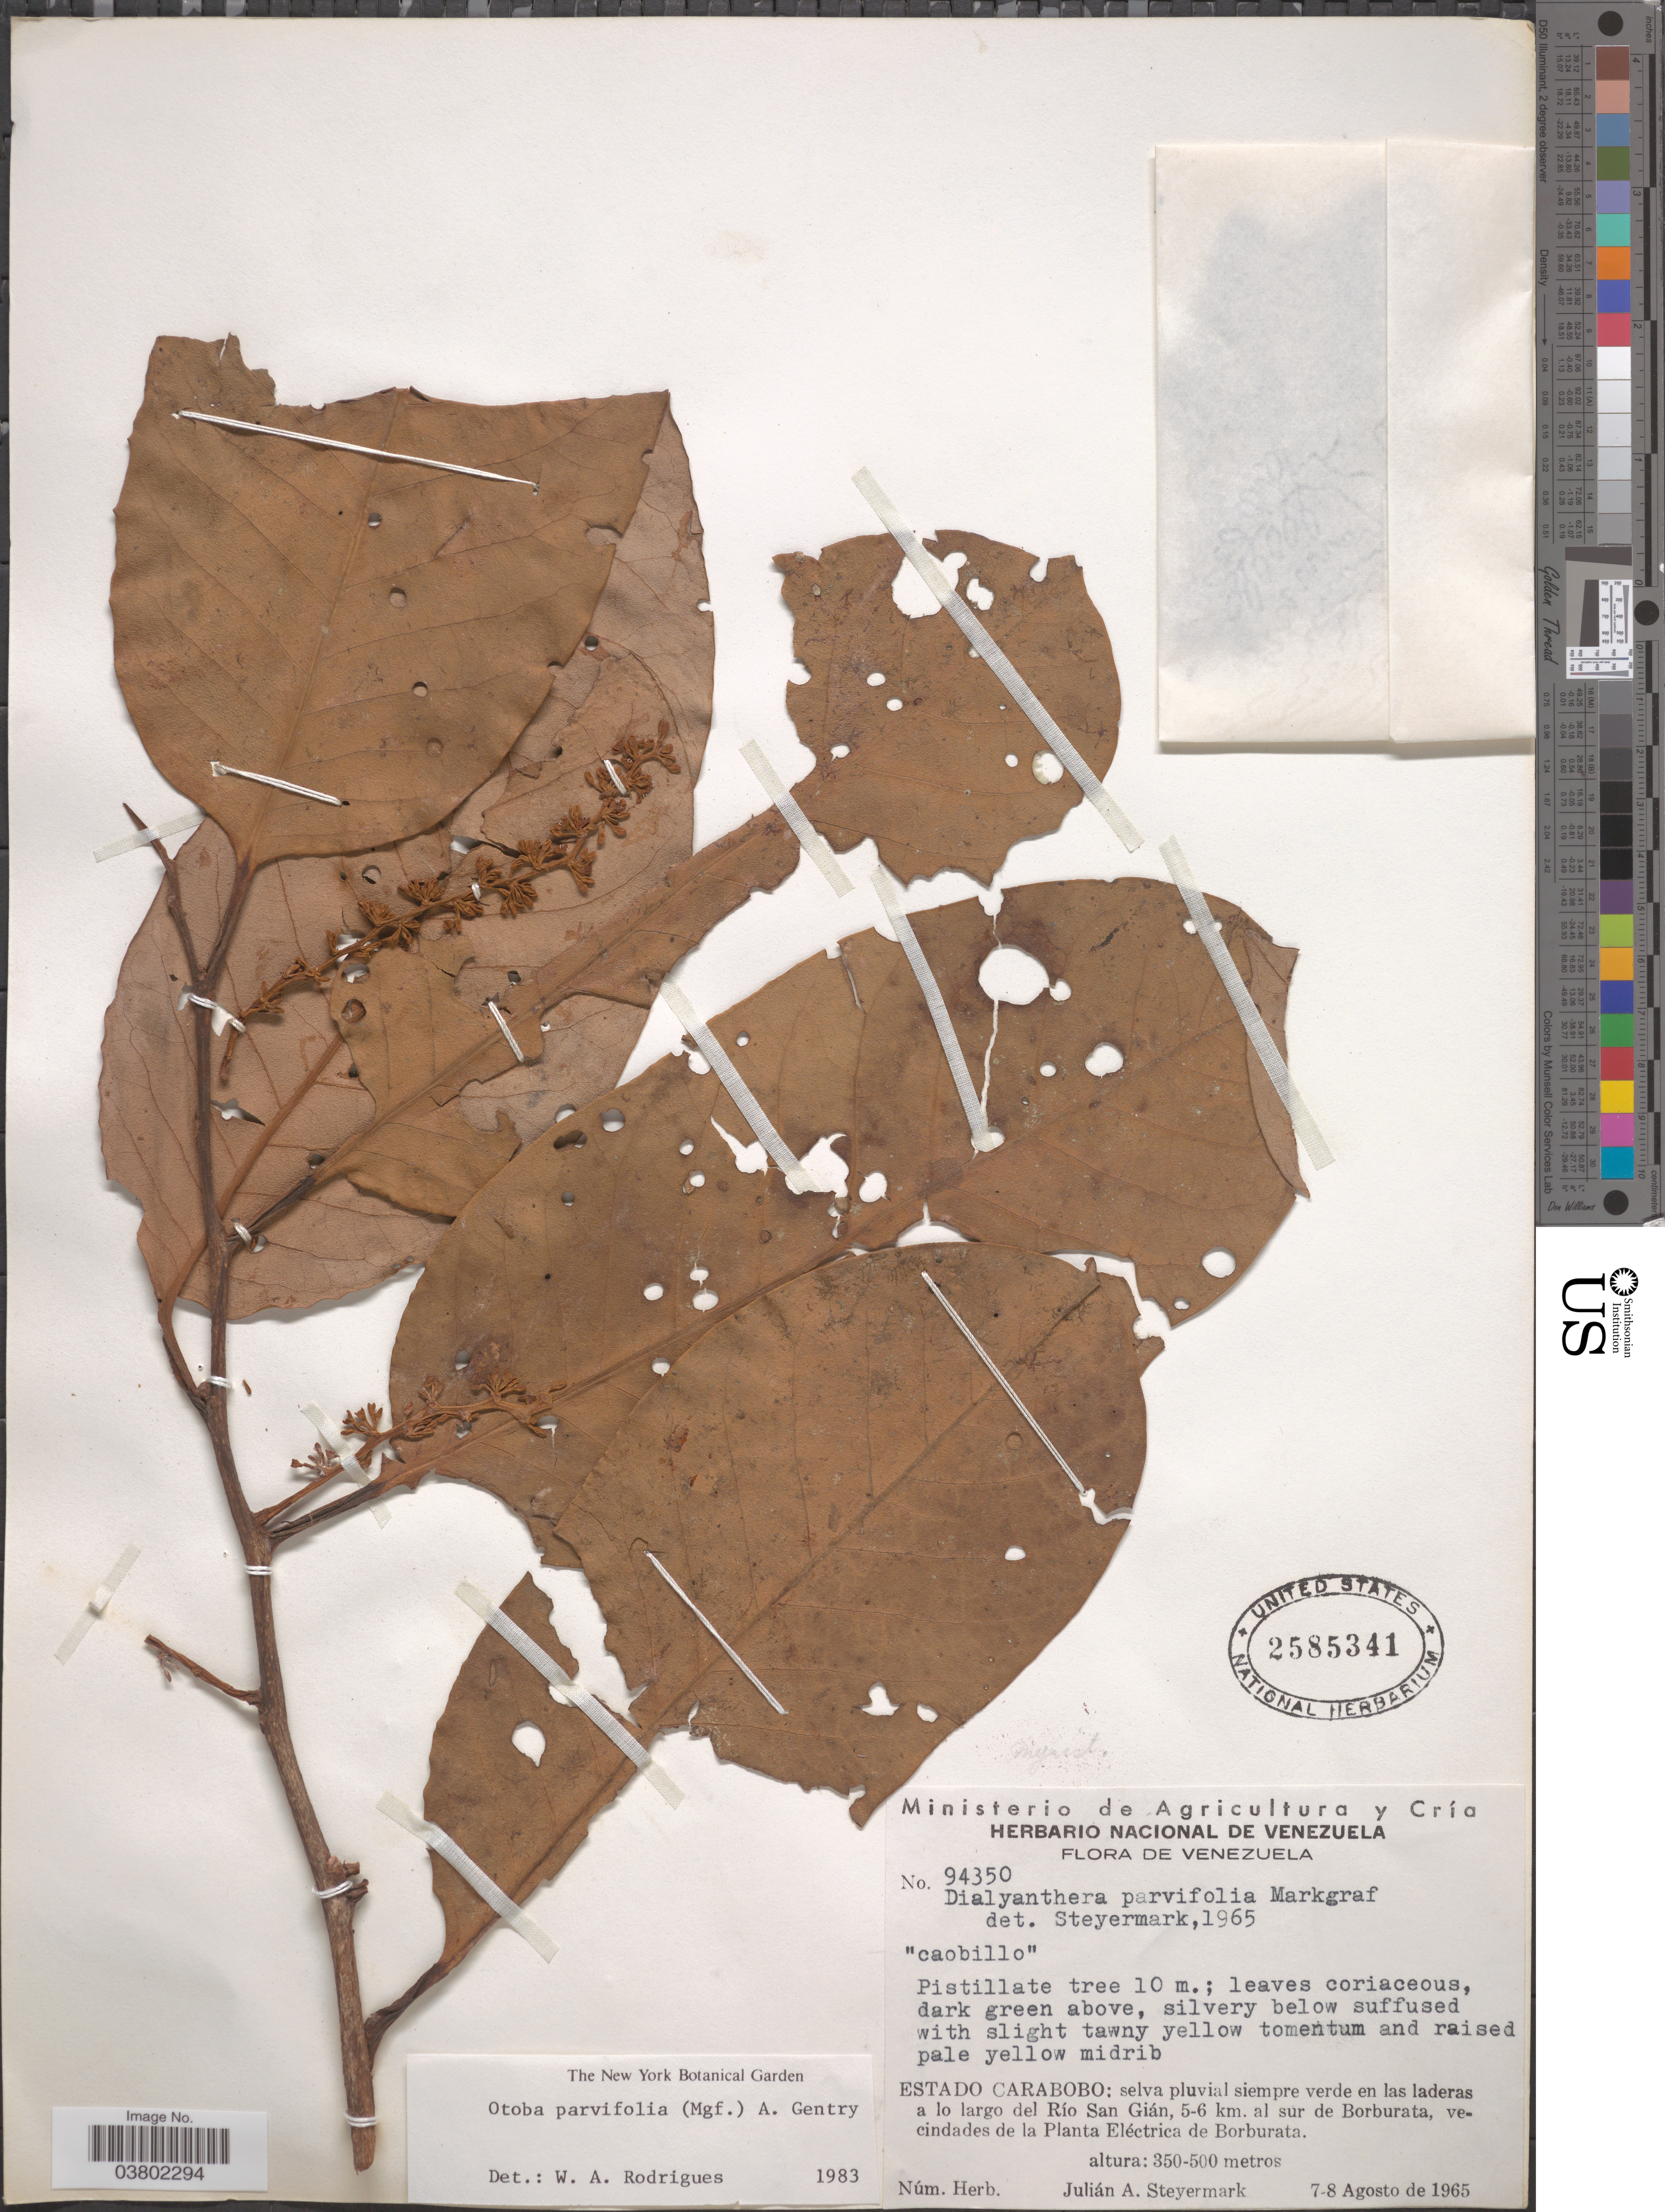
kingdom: Plantae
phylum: Tracheophyta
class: Magnoliopsida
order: Magnoliales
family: Myristicaceae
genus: Otoba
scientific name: Otoba parvifolia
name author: (Markgr.) A.H. Gentry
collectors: J. Steyermark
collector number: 94350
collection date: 1965-08-07/1965-08-08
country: Venezuela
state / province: Carabobo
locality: Selva pluvial siempre verde en las laderas a lo largo del Río San Gián, 5-6 km. al sur de Borburata, vecindades de la Planta Eléctrica de Borburata.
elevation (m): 350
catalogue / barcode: US 2585341